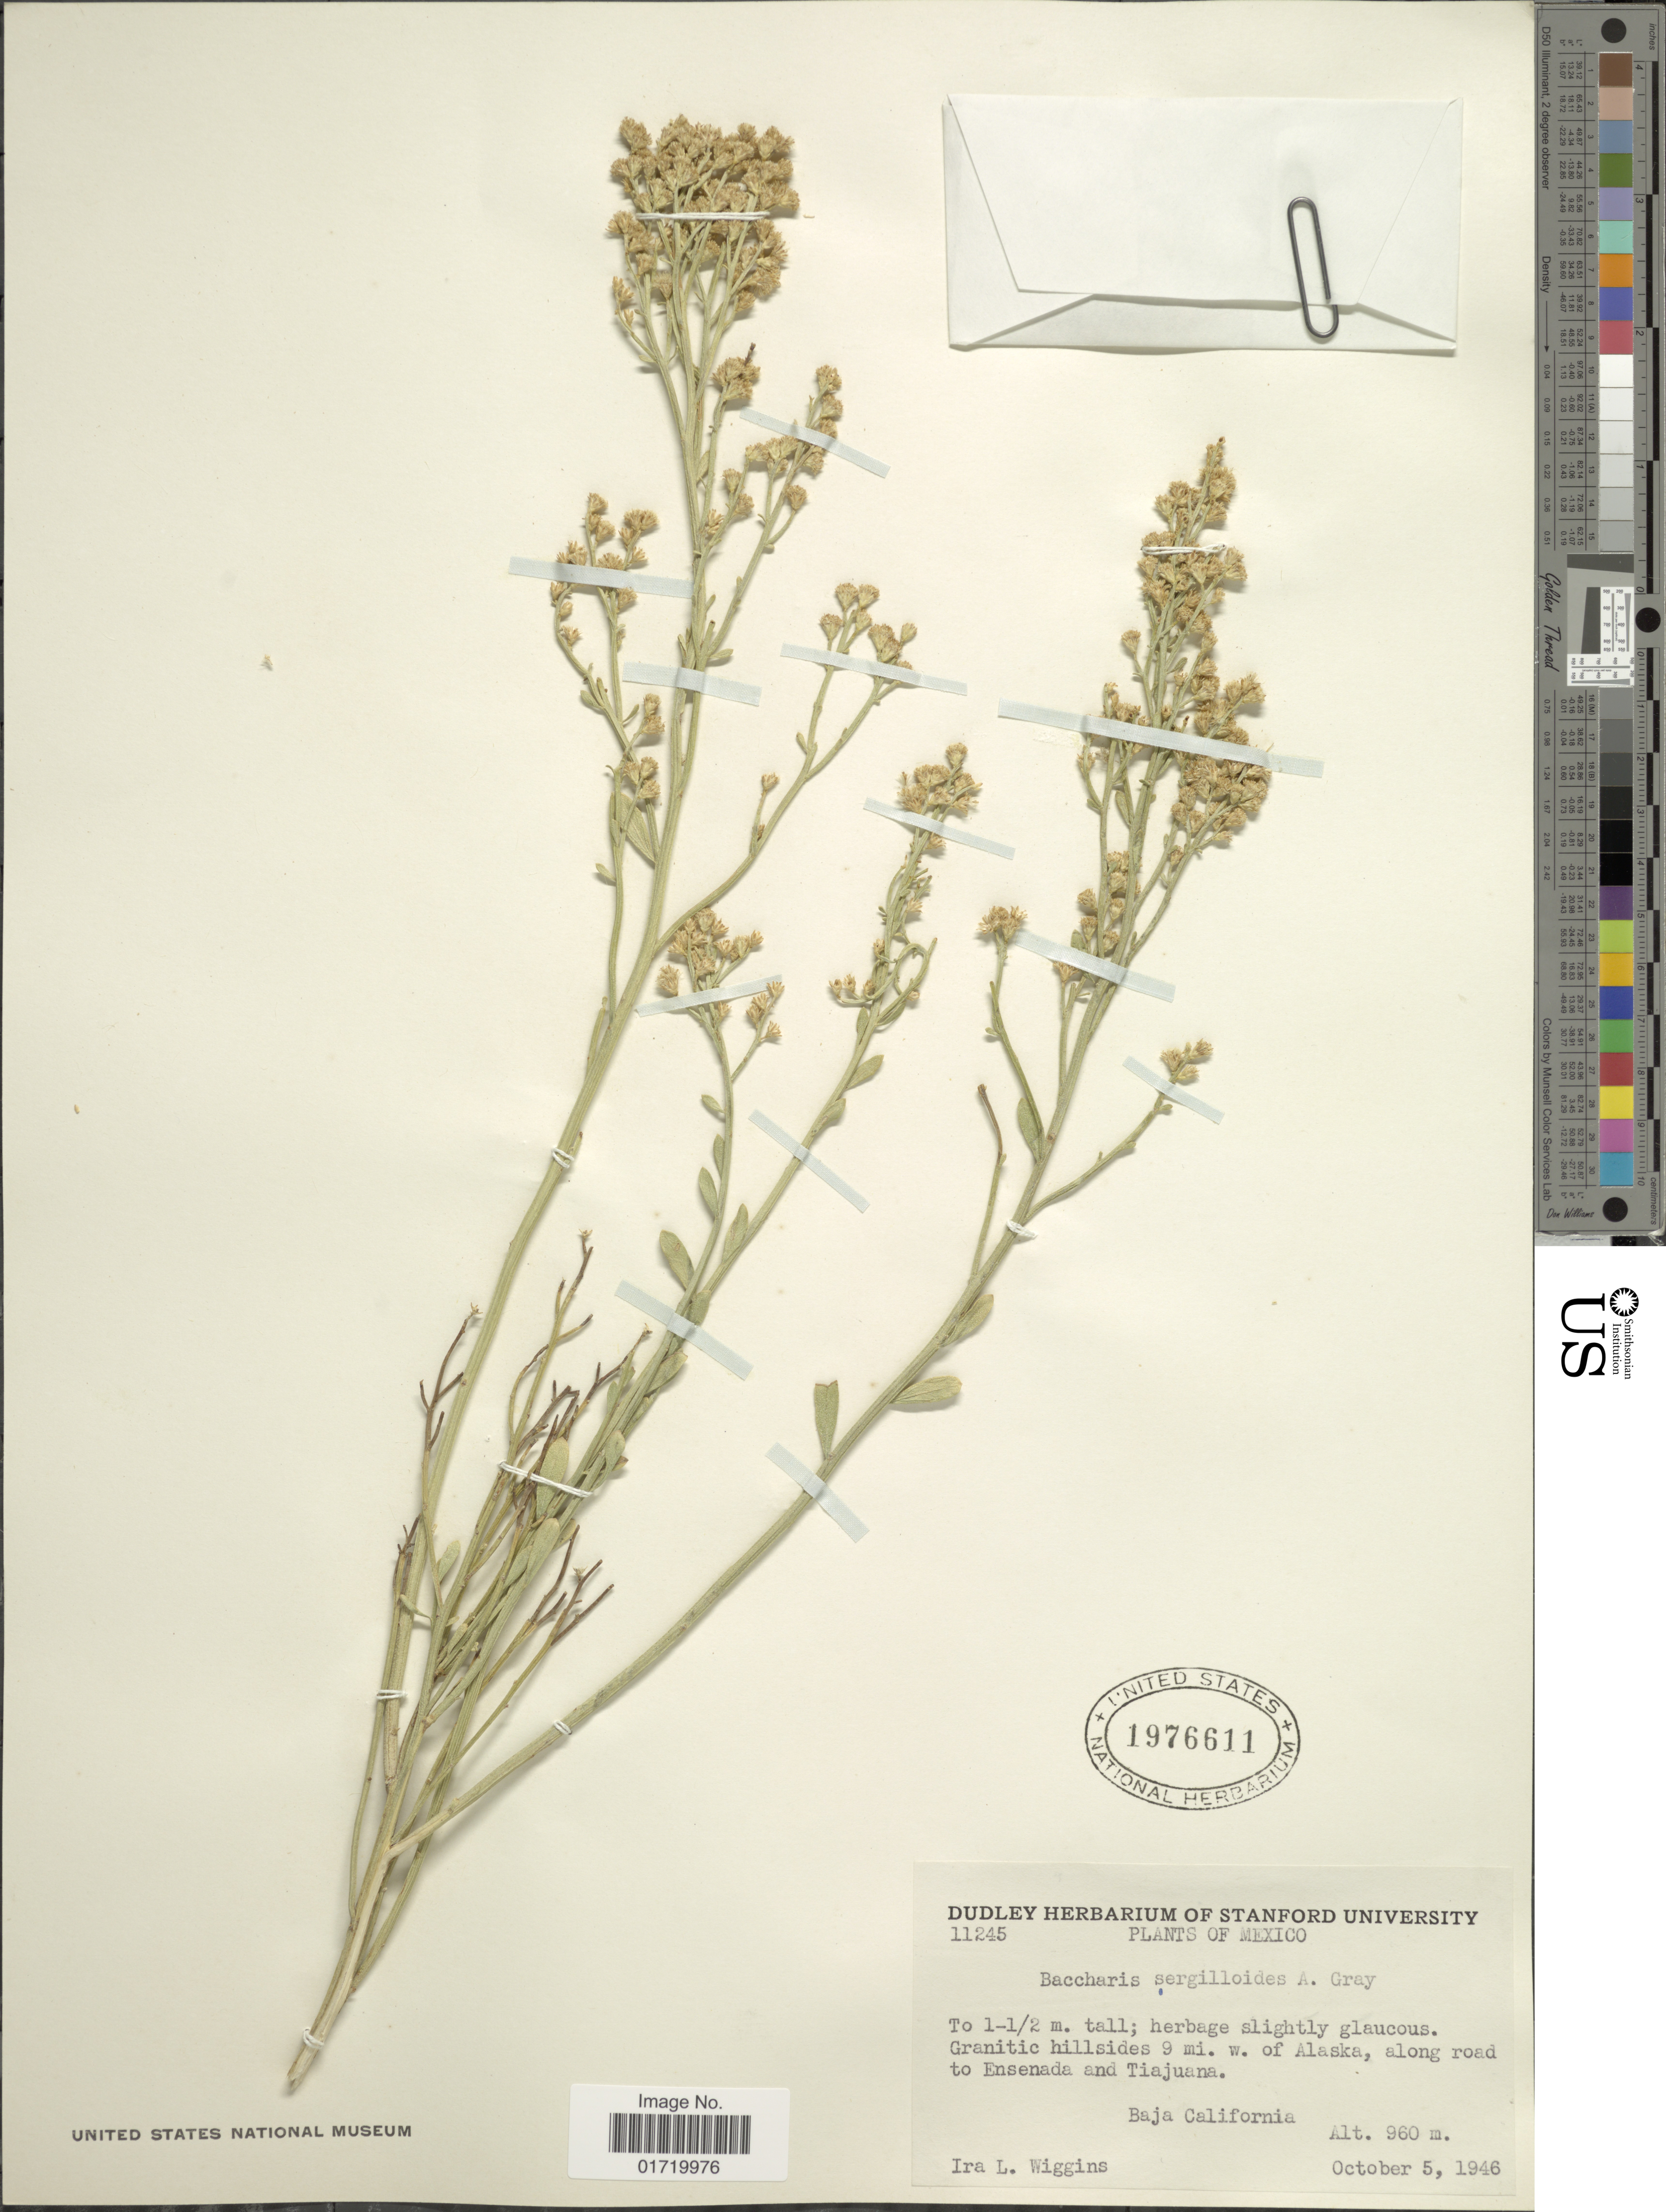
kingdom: Plantae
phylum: Tracheophyta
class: Magnoliopsida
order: Asterales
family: Asteraceae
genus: Baccharis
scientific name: Baccharis sergiloides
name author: A. Gray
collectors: I. L. Wiggins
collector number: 11245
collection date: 1946-10-05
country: Mexico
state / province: Baja California Sur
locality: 9 mi w of Alaska,along road to Ensenada and Tiajuana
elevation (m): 960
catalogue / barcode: US 1976611